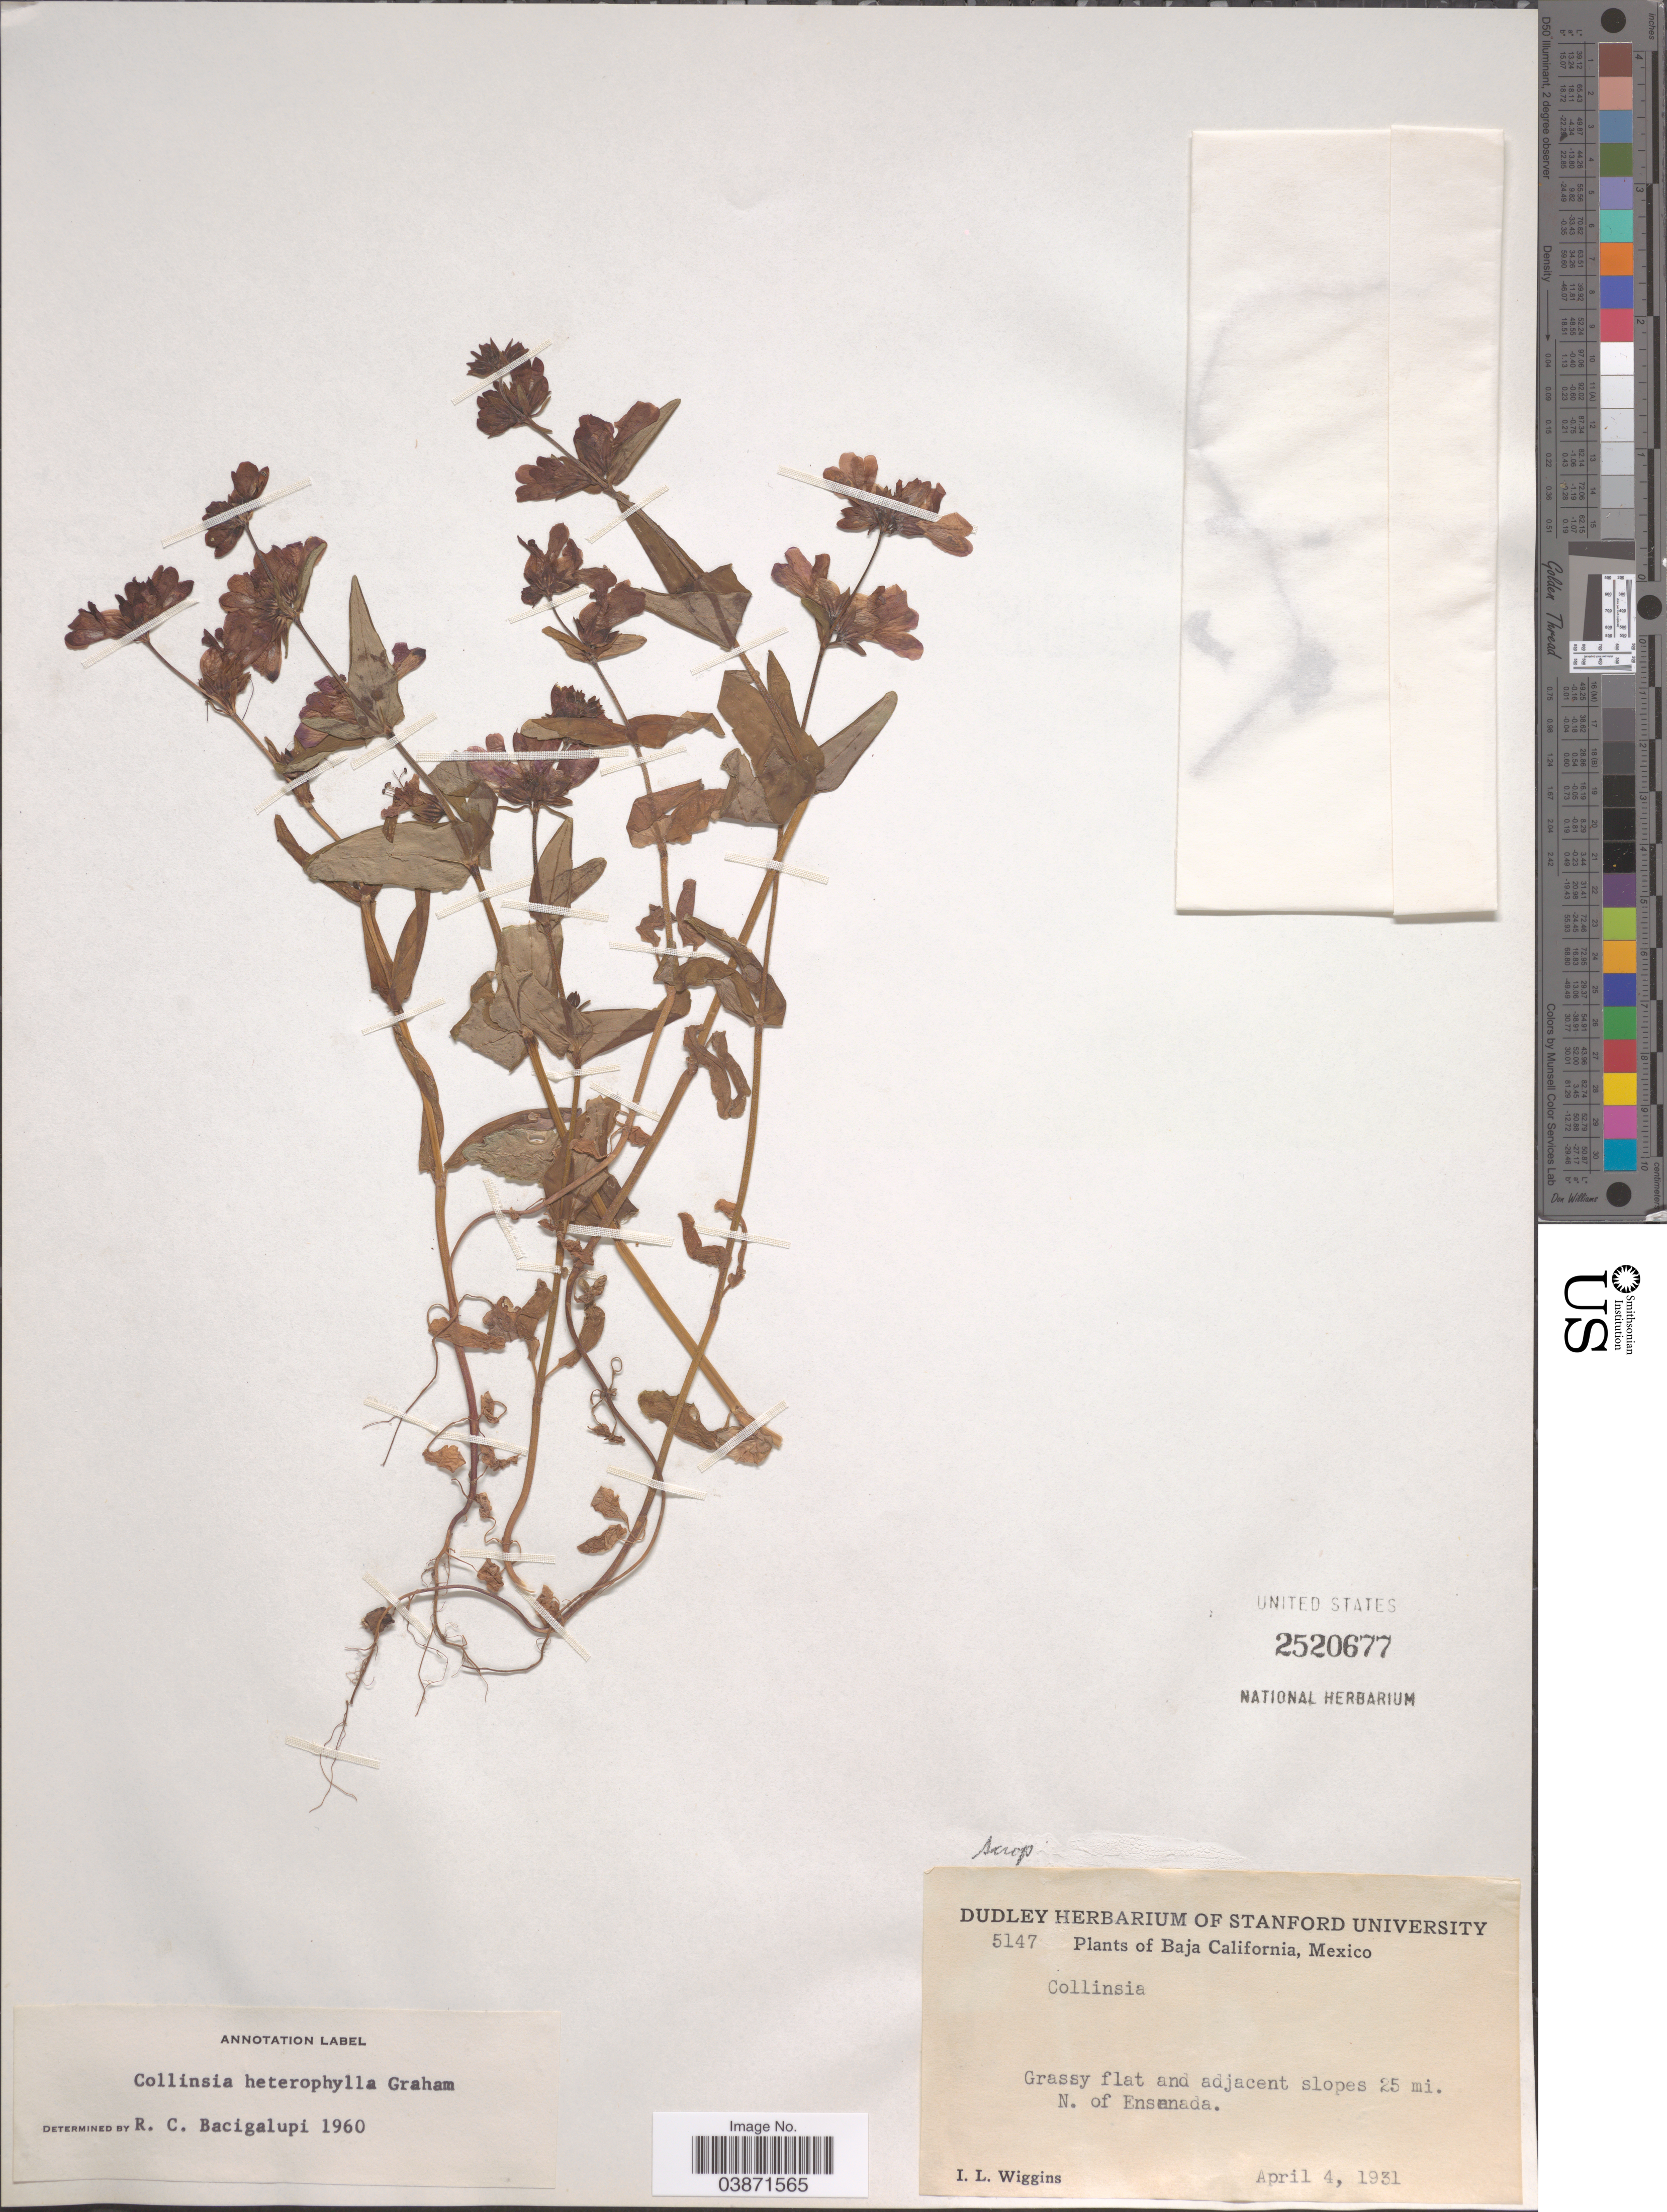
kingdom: Plantae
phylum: Tracheophyta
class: Magnoliopsida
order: Lamiales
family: Plantaginaceae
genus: Collinsia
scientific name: Collinsia heterophylla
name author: Buist ex Graham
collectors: I. L. Wiggins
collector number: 5147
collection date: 1931-04-04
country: Mexico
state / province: Baja California Norte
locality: Grassy flat and adjacent slopes 25 mi. N. of Ensenada.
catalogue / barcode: US 2520677